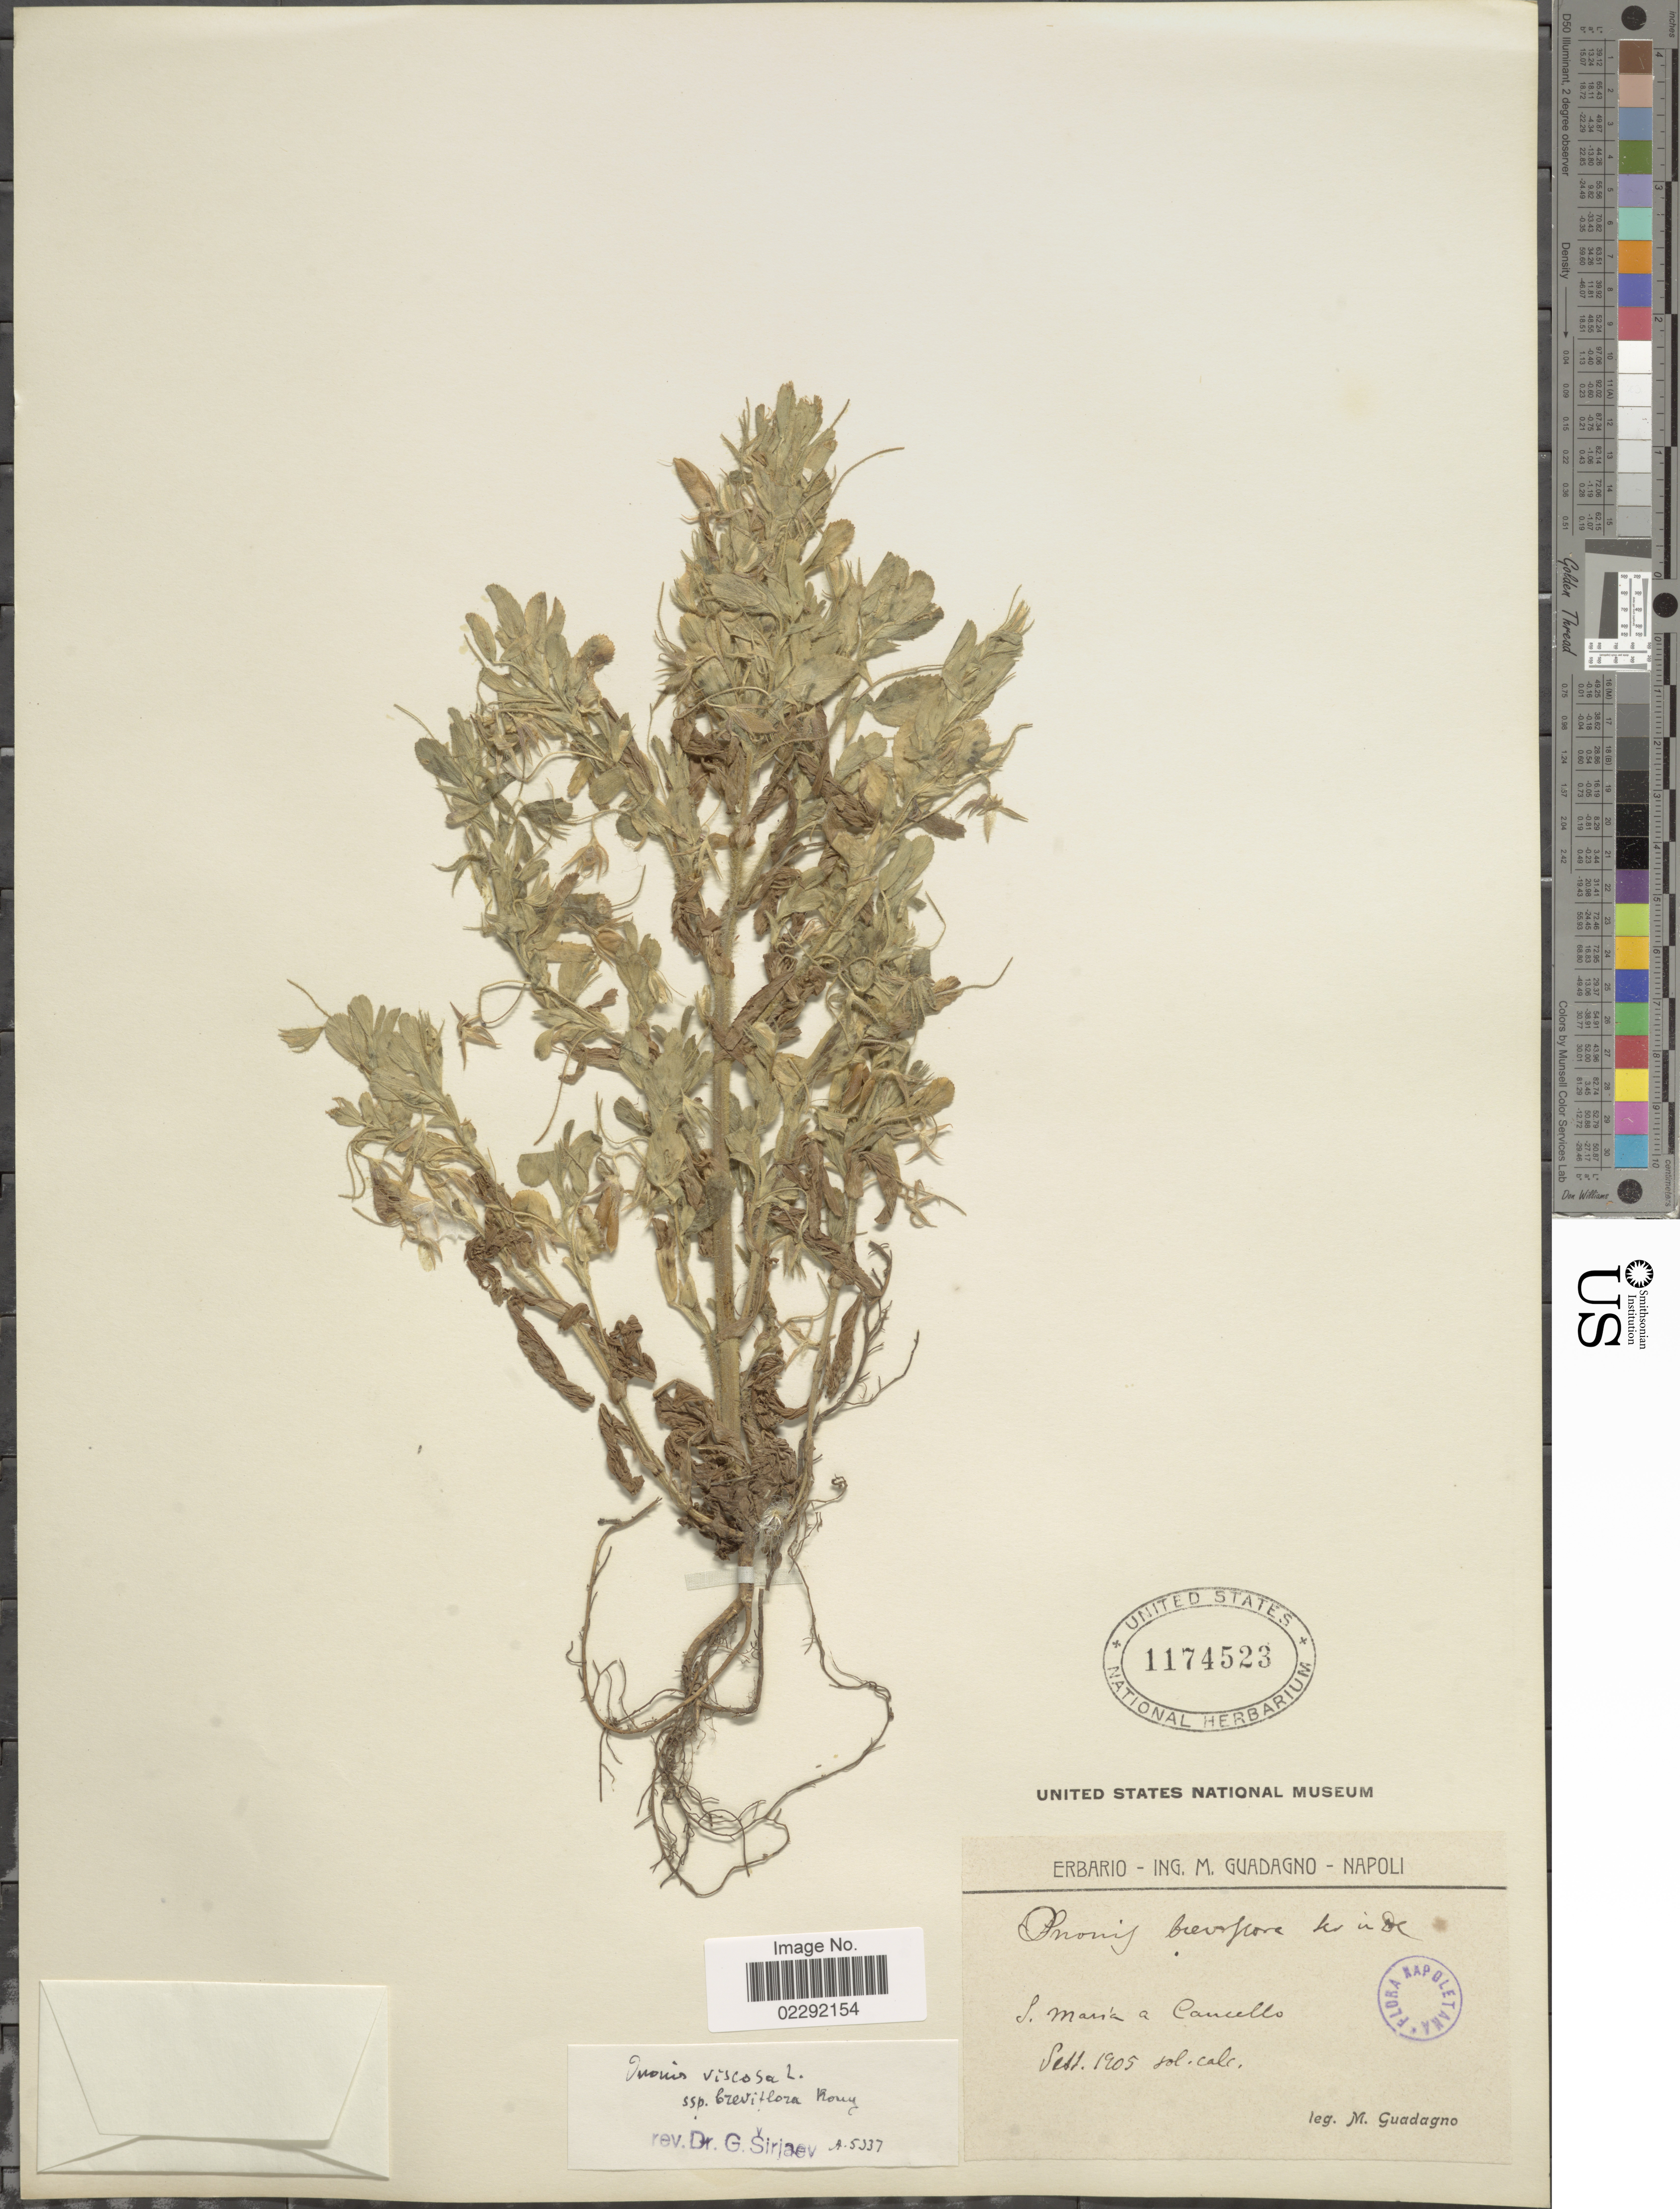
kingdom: Plantae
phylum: Tracheophyta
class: Magnoliopsida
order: Fabales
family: Fabaceae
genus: Ononis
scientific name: Ononis viscosa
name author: L.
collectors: M. Guadagno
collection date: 1905-09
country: Italy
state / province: Campania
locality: S. Maria a Cancello [Santa Maria a Cancello]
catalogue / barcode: US 1174523